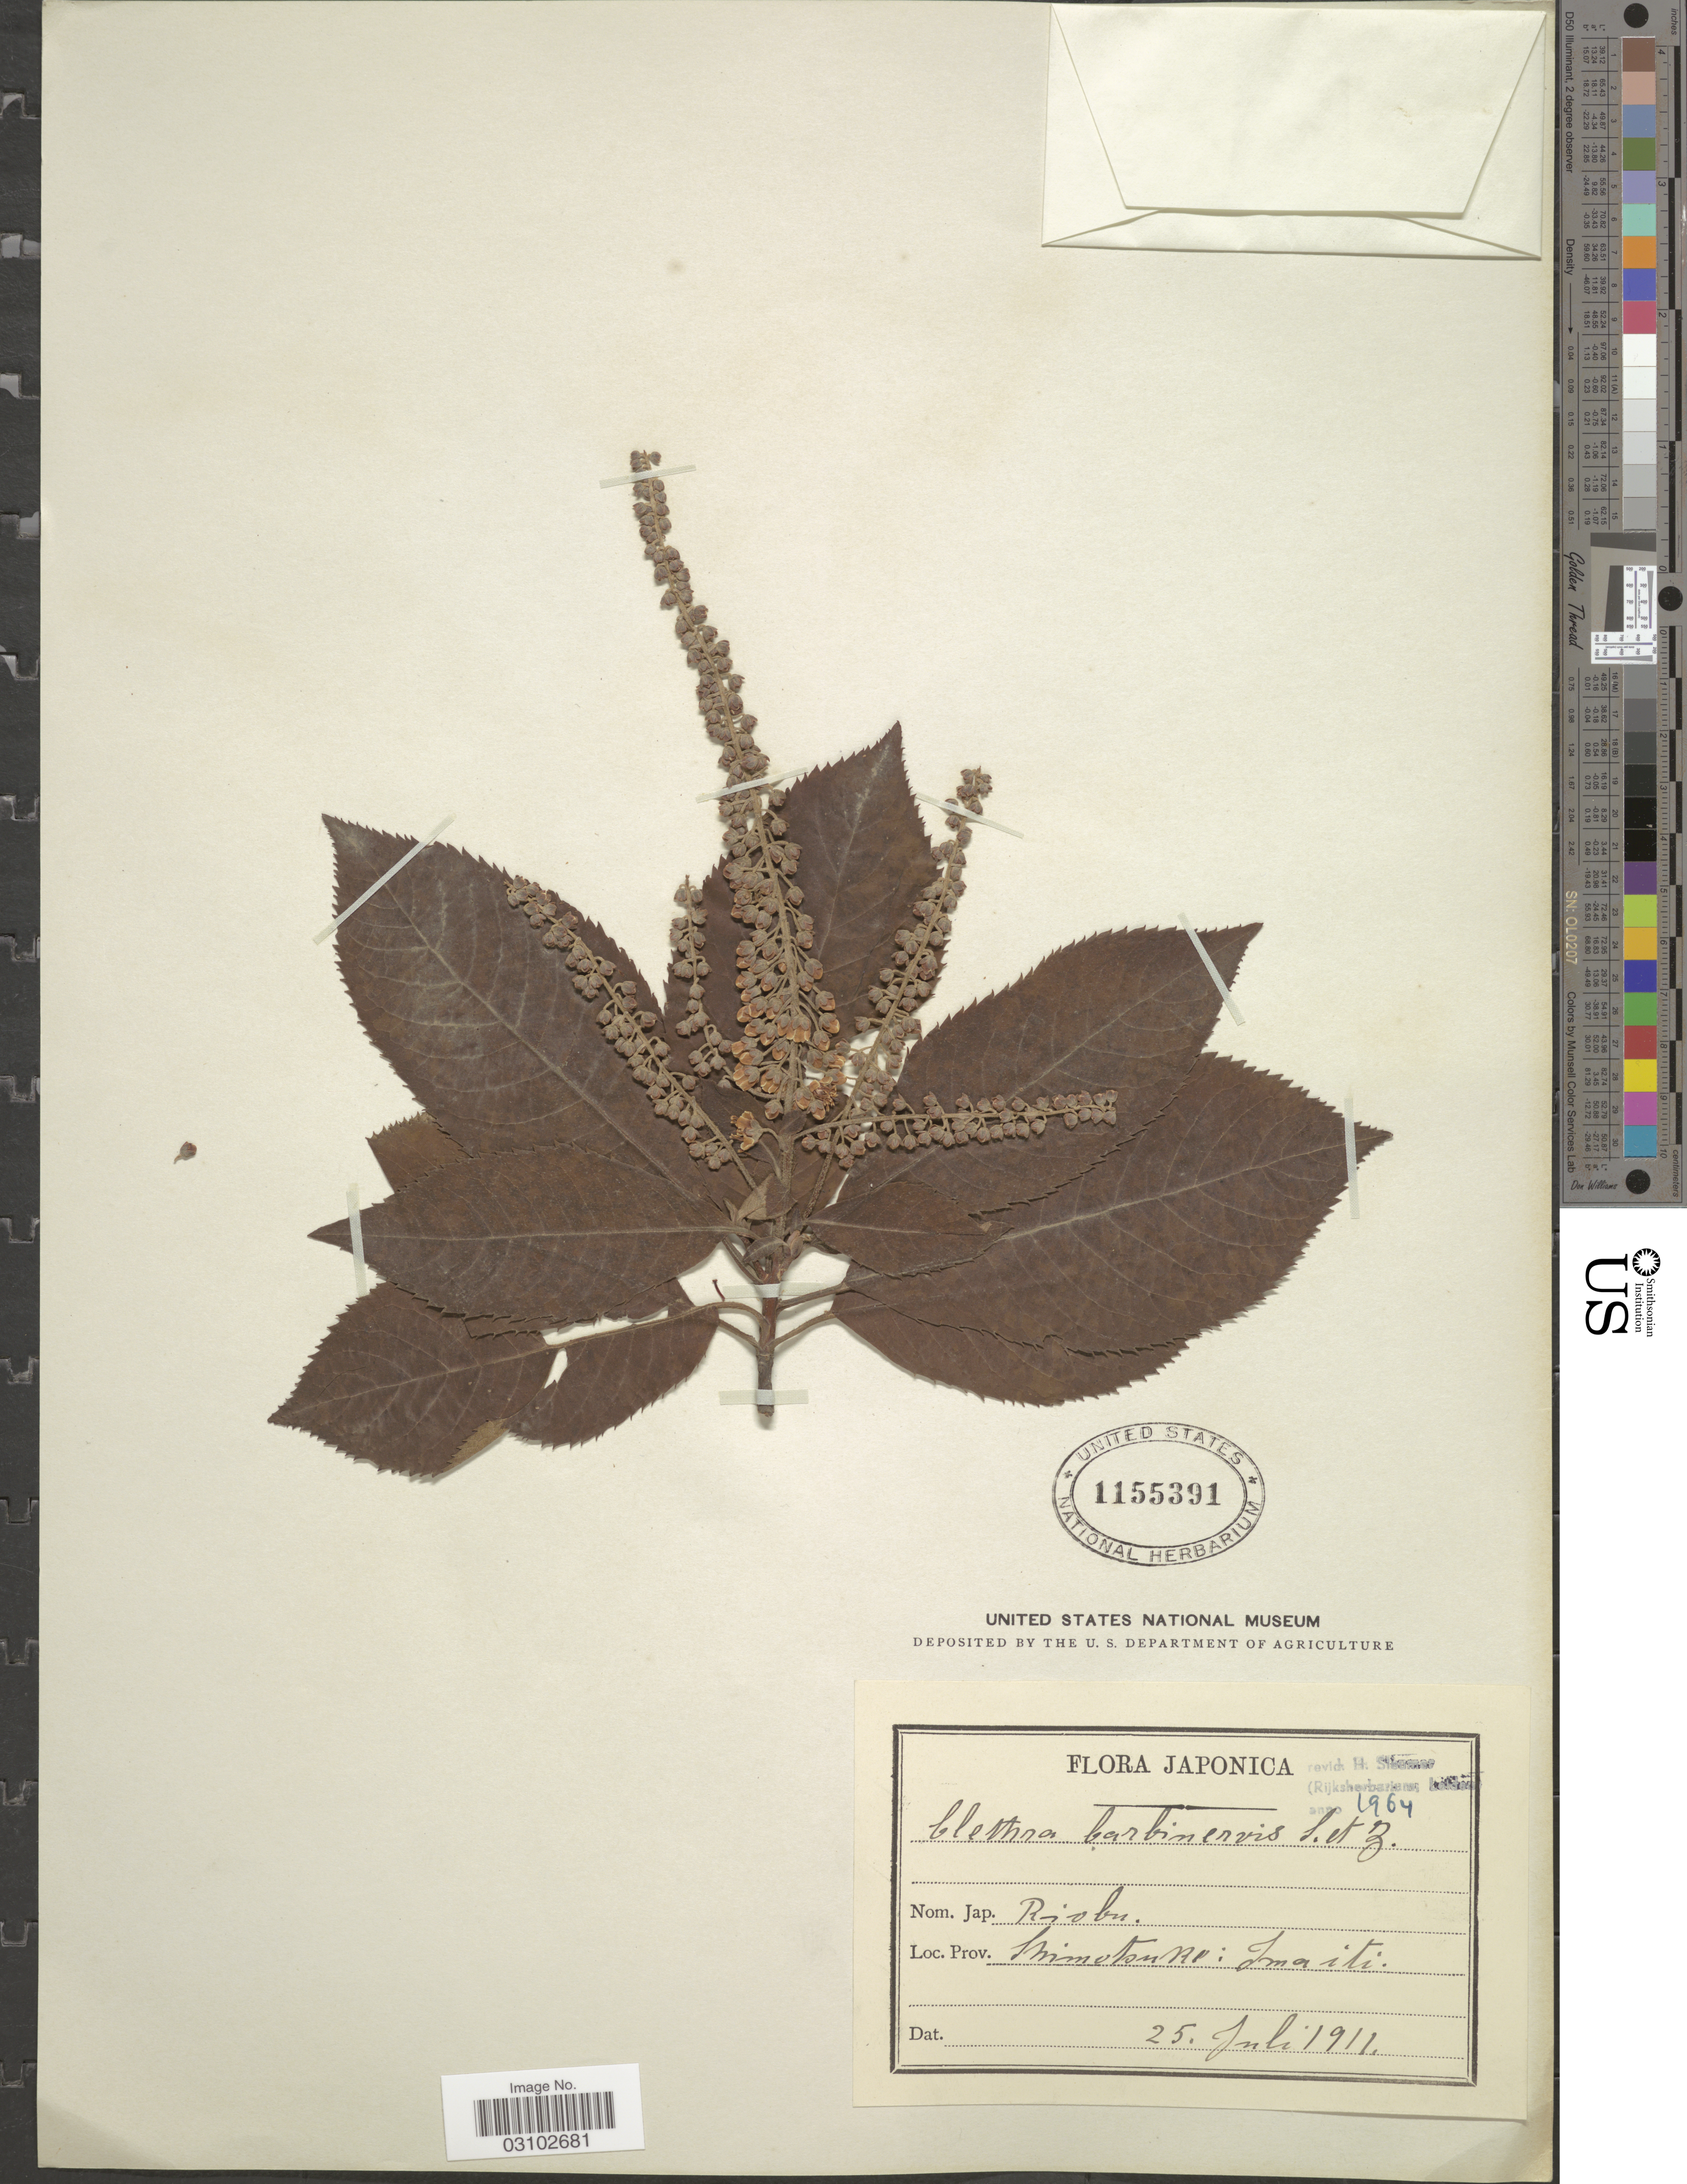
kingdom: Plantae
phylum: Tracheophyta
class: Magnoliopsida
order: Ericales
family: Clethraceae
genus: Clethra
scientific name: Clethra barbinervis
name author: Siebold & Zucc.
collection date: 1911-07-25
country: Japan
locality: Shimotsuke: Imaiti.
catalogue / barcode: US 1155391